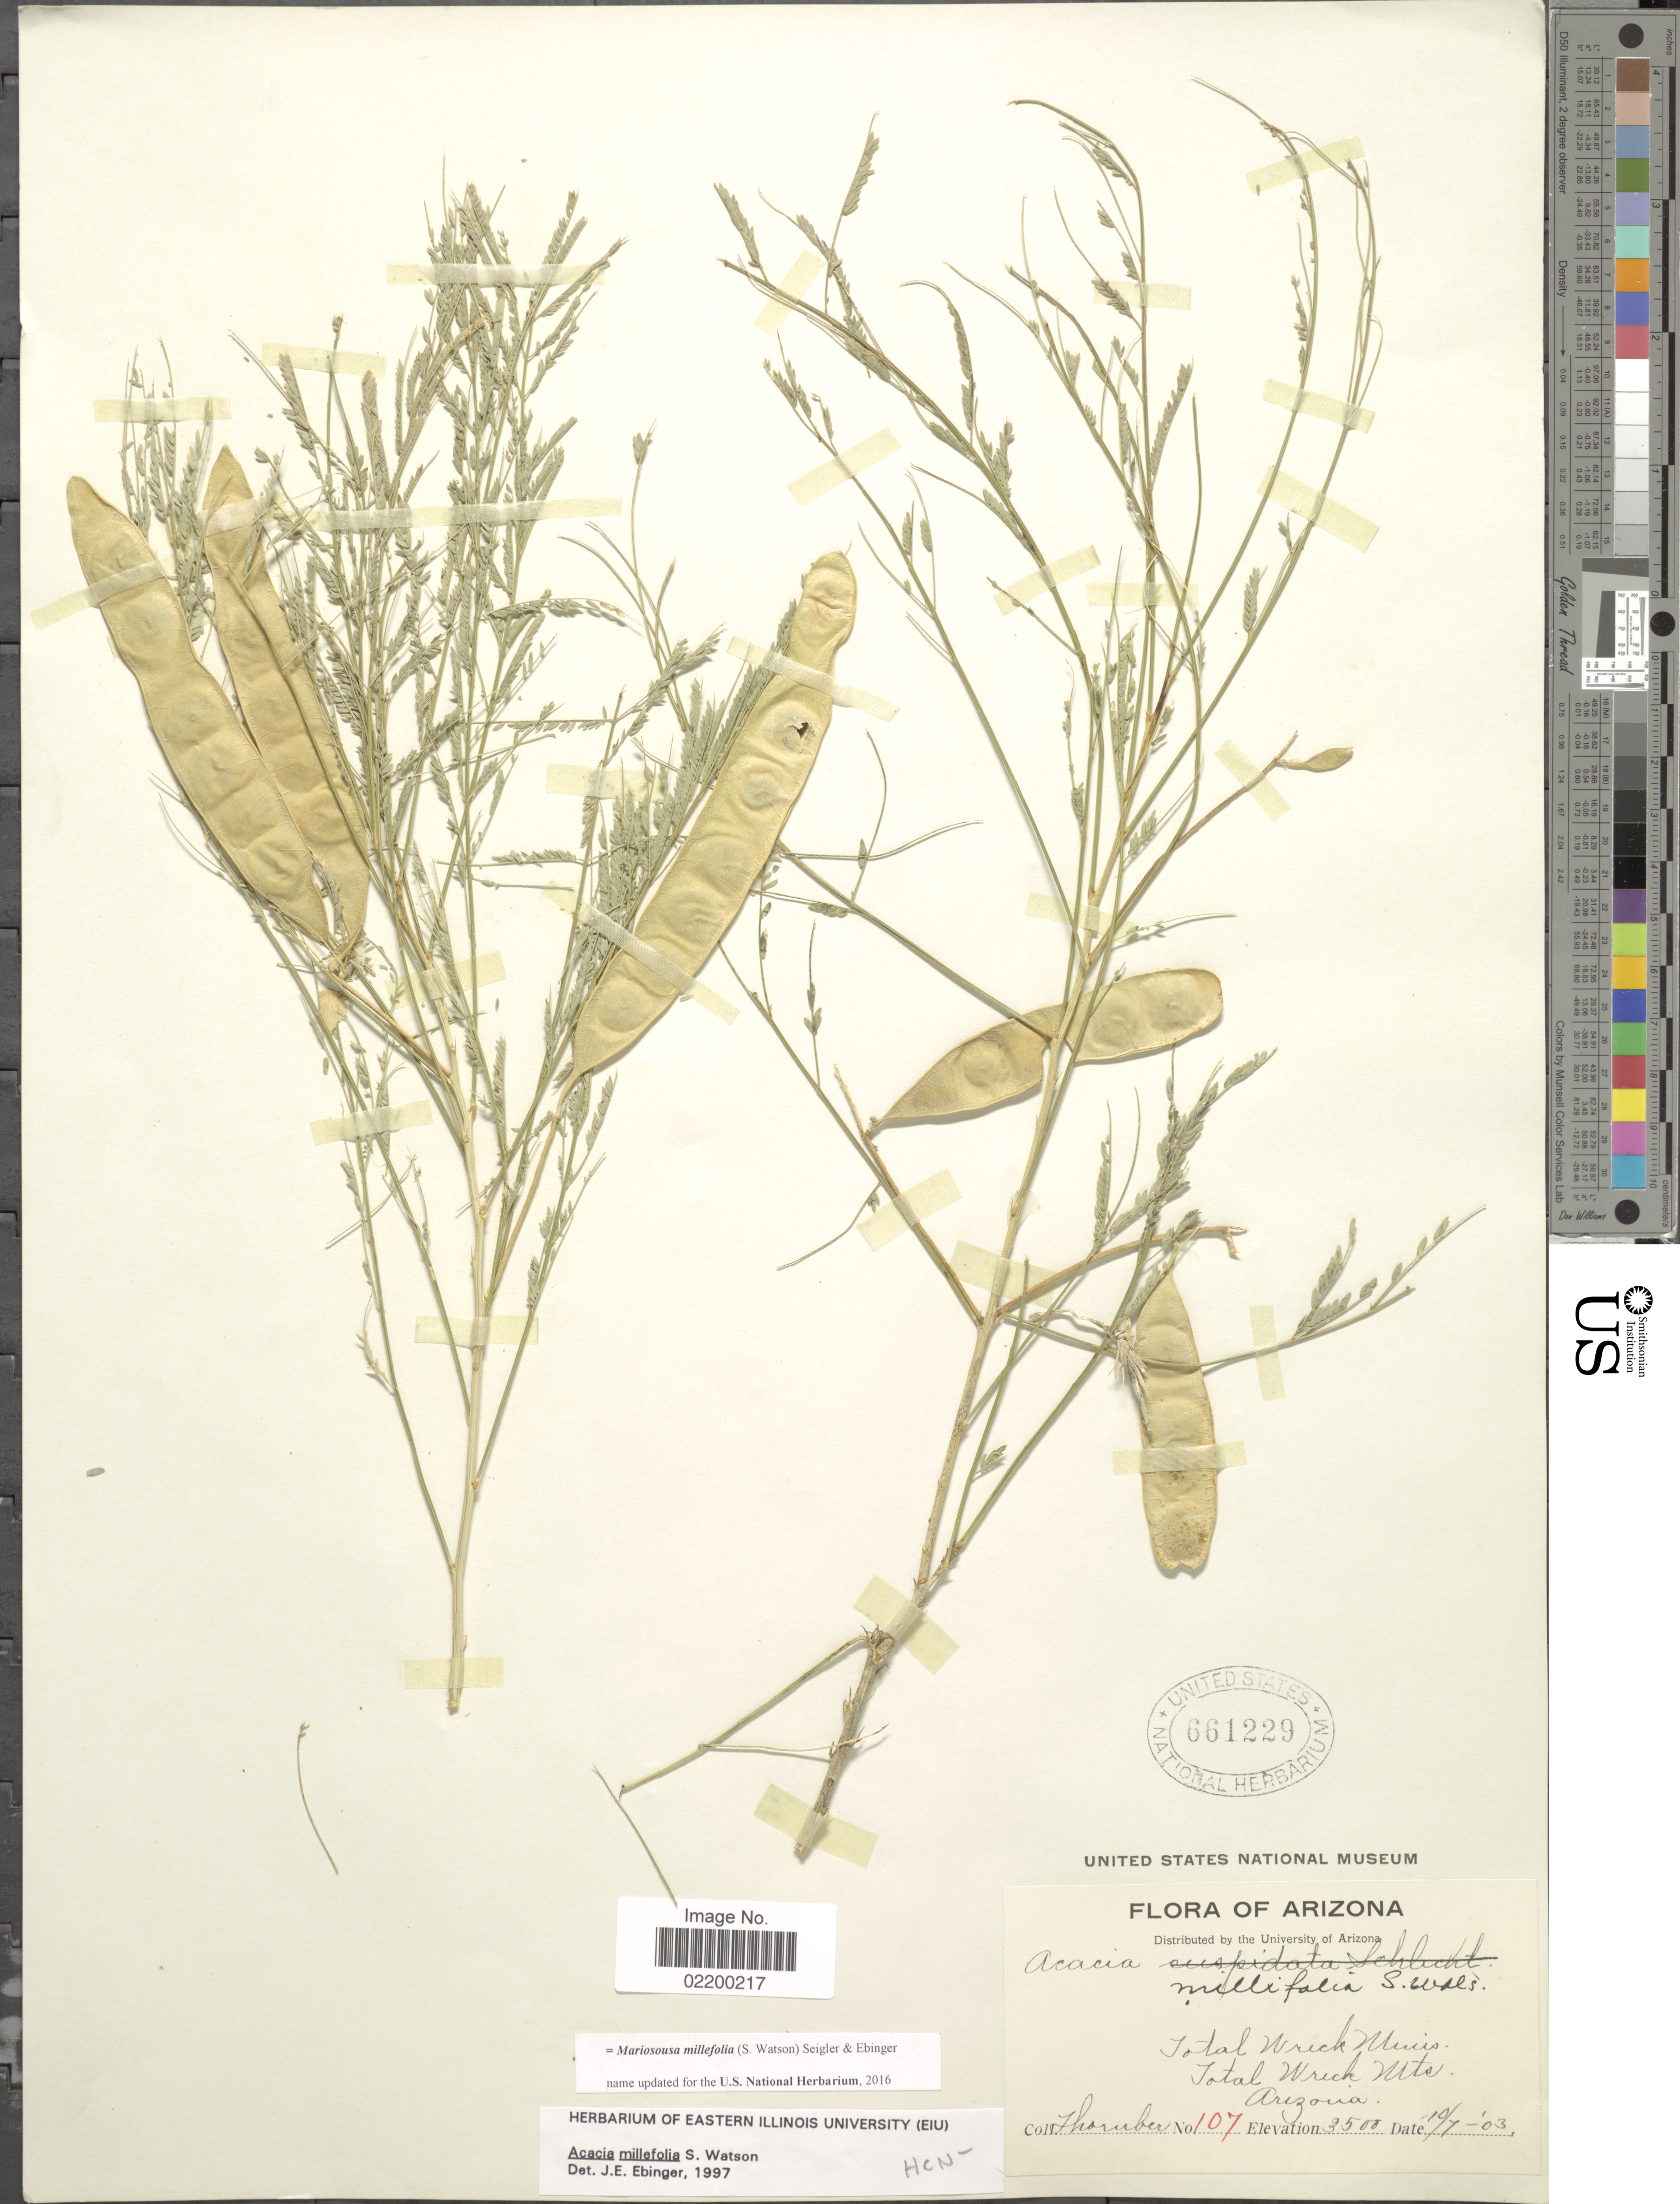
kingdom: Plantae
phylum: Tracheophyta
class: Magnoliopsida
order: Fabales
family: Fabaceae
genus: Mariosousa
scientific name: Mariosousa millefolia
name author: (S. Watson) Seigler & Ebinger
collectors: -. Thornber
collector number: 107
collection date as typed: Transcribed d/m/y: 7/10/03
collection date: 1903-10-07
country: United States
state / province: Arizona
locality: Total Wreck Mine, Total Wreck Mts.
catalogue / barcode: US 661229